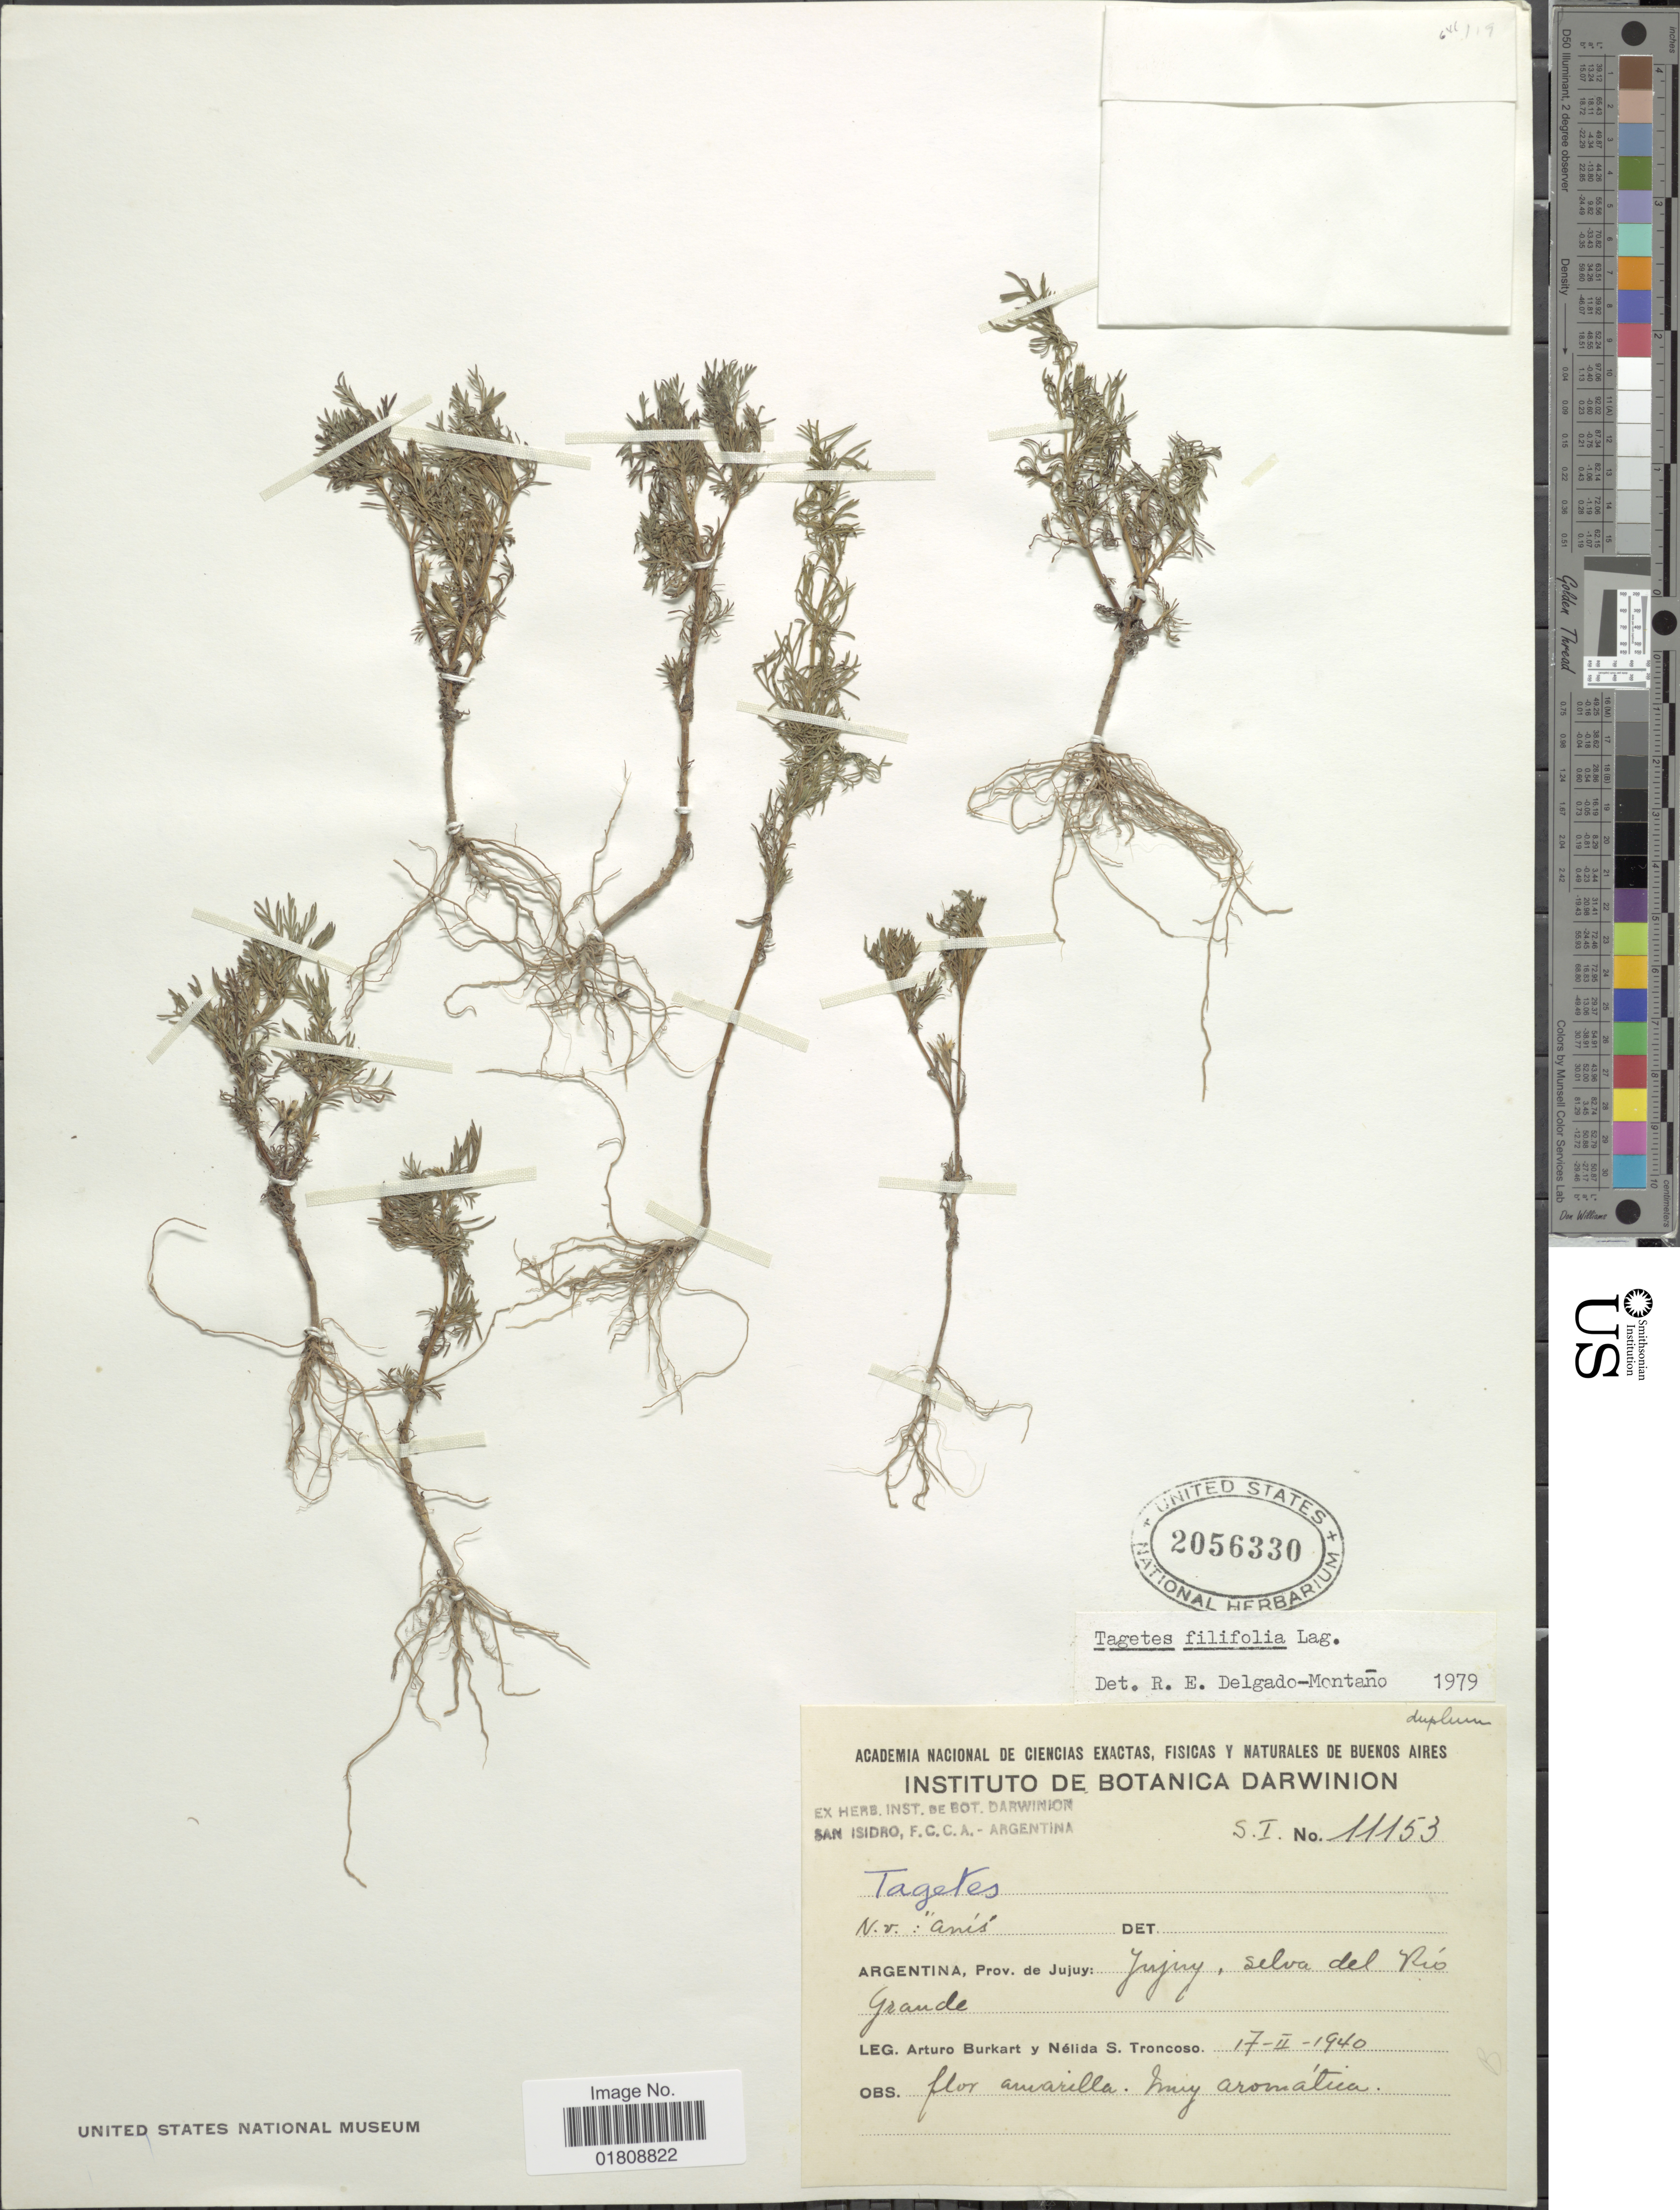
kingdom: Plantae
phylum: Tracheophyta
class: Magnoliopsida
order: Asterales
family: Asteraceae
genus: Tagetes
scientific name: Tagetes filifolia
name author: Lag.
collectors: A. E. Burkart & N. Troncoso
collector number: S.I.11153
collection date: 1940-02-17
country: Argentina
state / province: Jujuy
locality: Prov. de Jujuy, selva del Rio Grande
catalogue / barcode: US 2056330